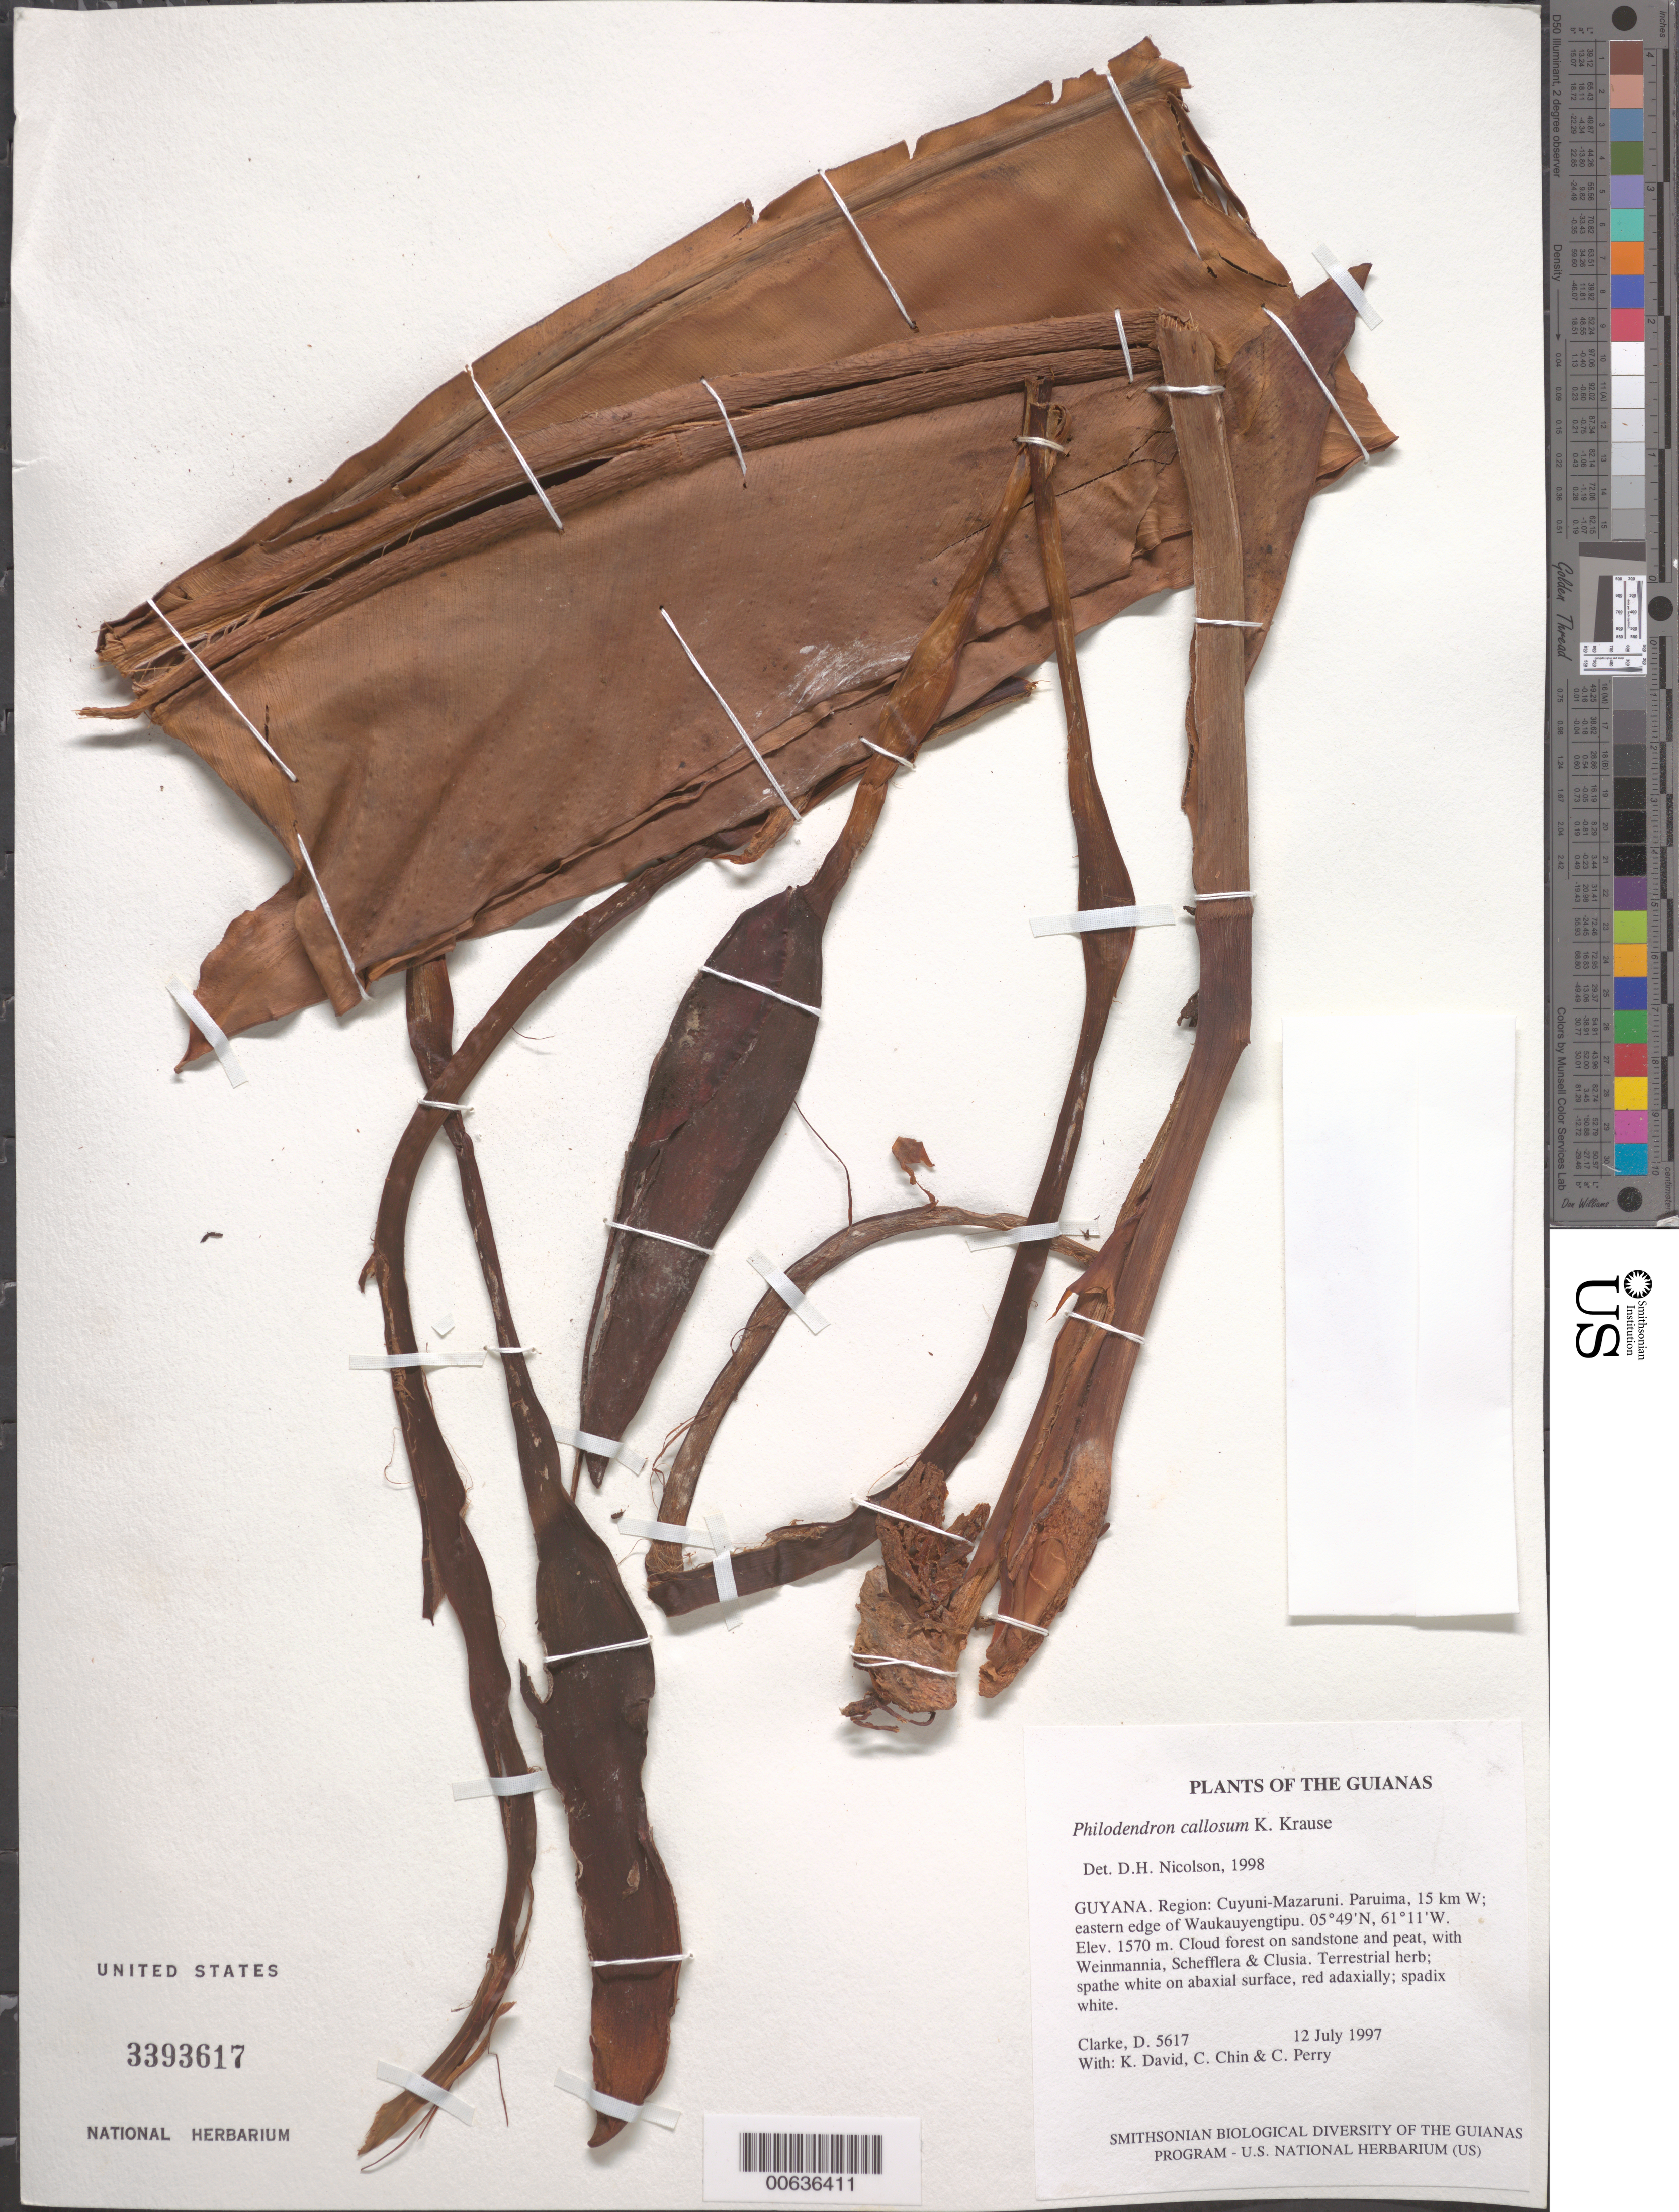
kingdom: Plantae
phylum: Tracheophyta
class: Liliopsida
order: Alismatales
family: Araceae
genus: Philodendron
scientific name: Philodendron callosum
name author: K. Krause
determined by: Nicolson, Dan H.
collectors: H. D. Clarke, K. David, C. Chin & C. Perry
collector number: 5617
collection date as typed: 12 July 1997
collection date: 1997-07-12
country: Guyana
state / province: Cuyuni-Mazaruni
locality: Paruima, 15 km W; eastern edge of Waukauyengtipu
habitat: Cloud forest on sandstone and peat, with Weinmannia, Schefflera & Clusia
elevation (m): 1570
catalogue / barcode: US 3393617